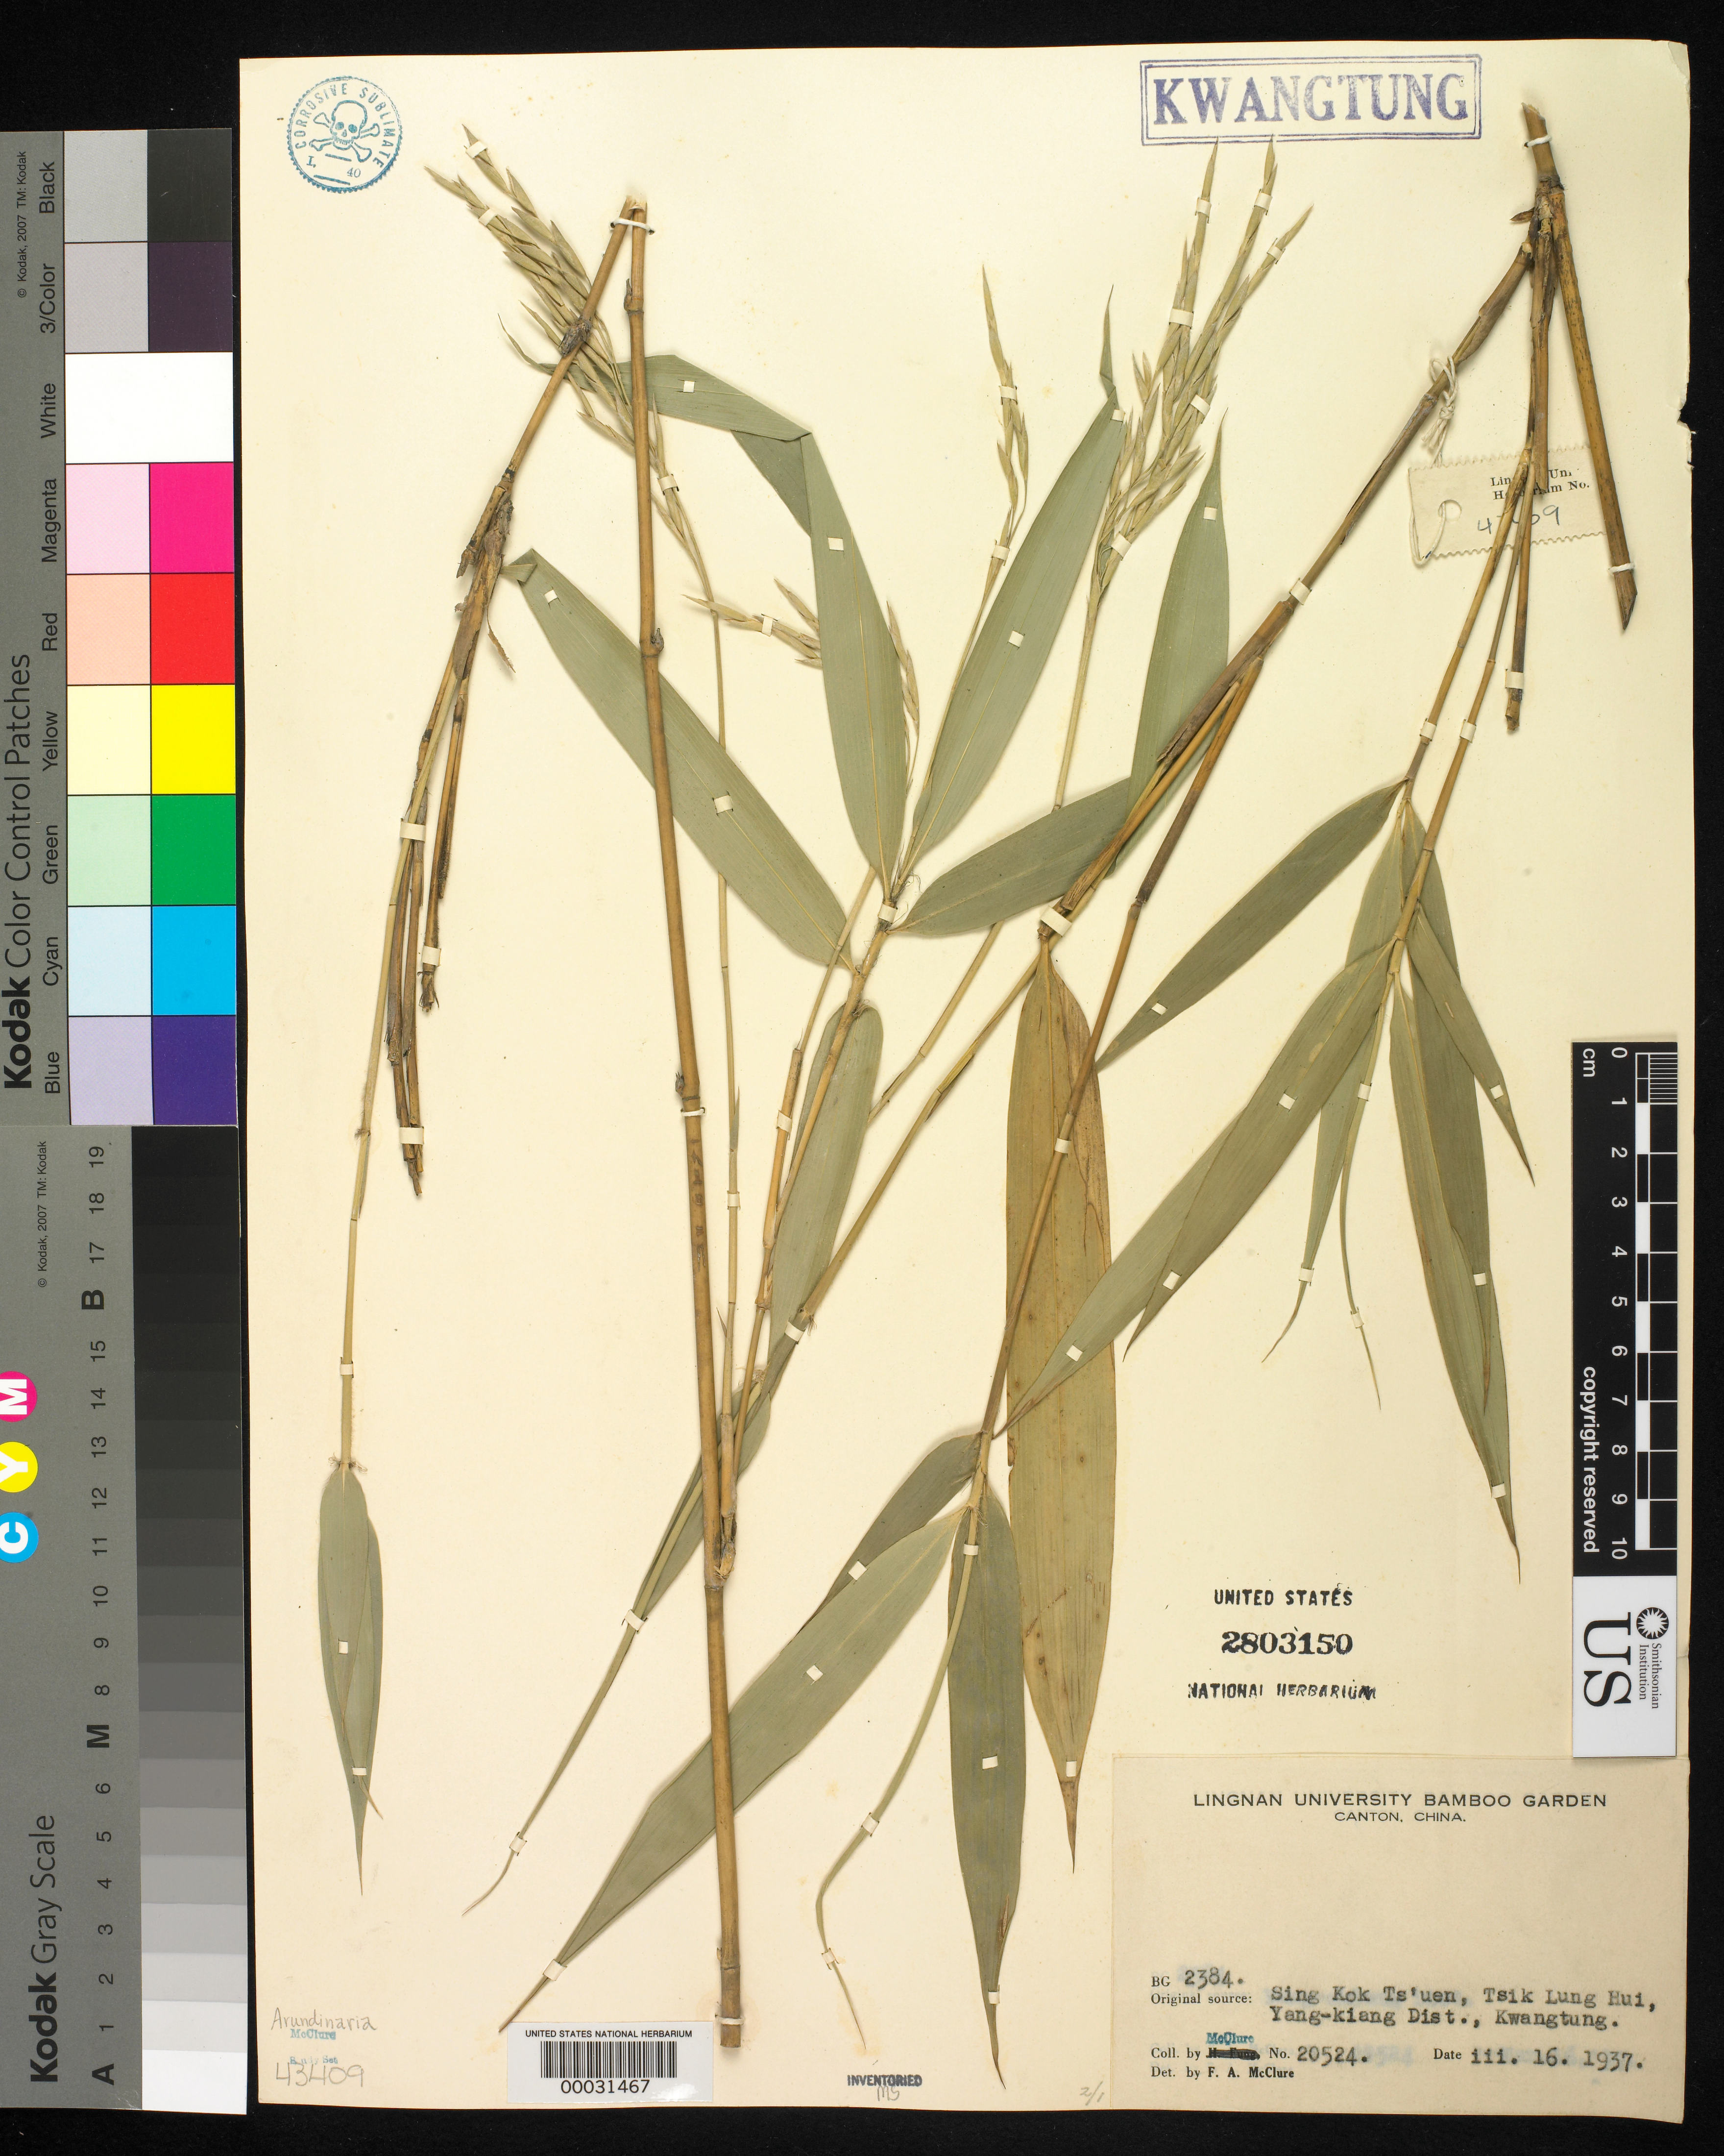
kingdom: Plantae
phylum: Tracheophyta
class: Liliopsida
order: Poales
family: Poaceae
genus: Arundinaria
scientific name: Arundinaria sp.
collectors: F. A. McClure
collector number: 20524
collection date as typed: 16 Mar 1937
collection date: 1937-03-16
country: China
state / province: Guangdong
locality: Yang-kiang, sing kok ts'uen, tsik lung hui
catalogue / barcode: US 2803150